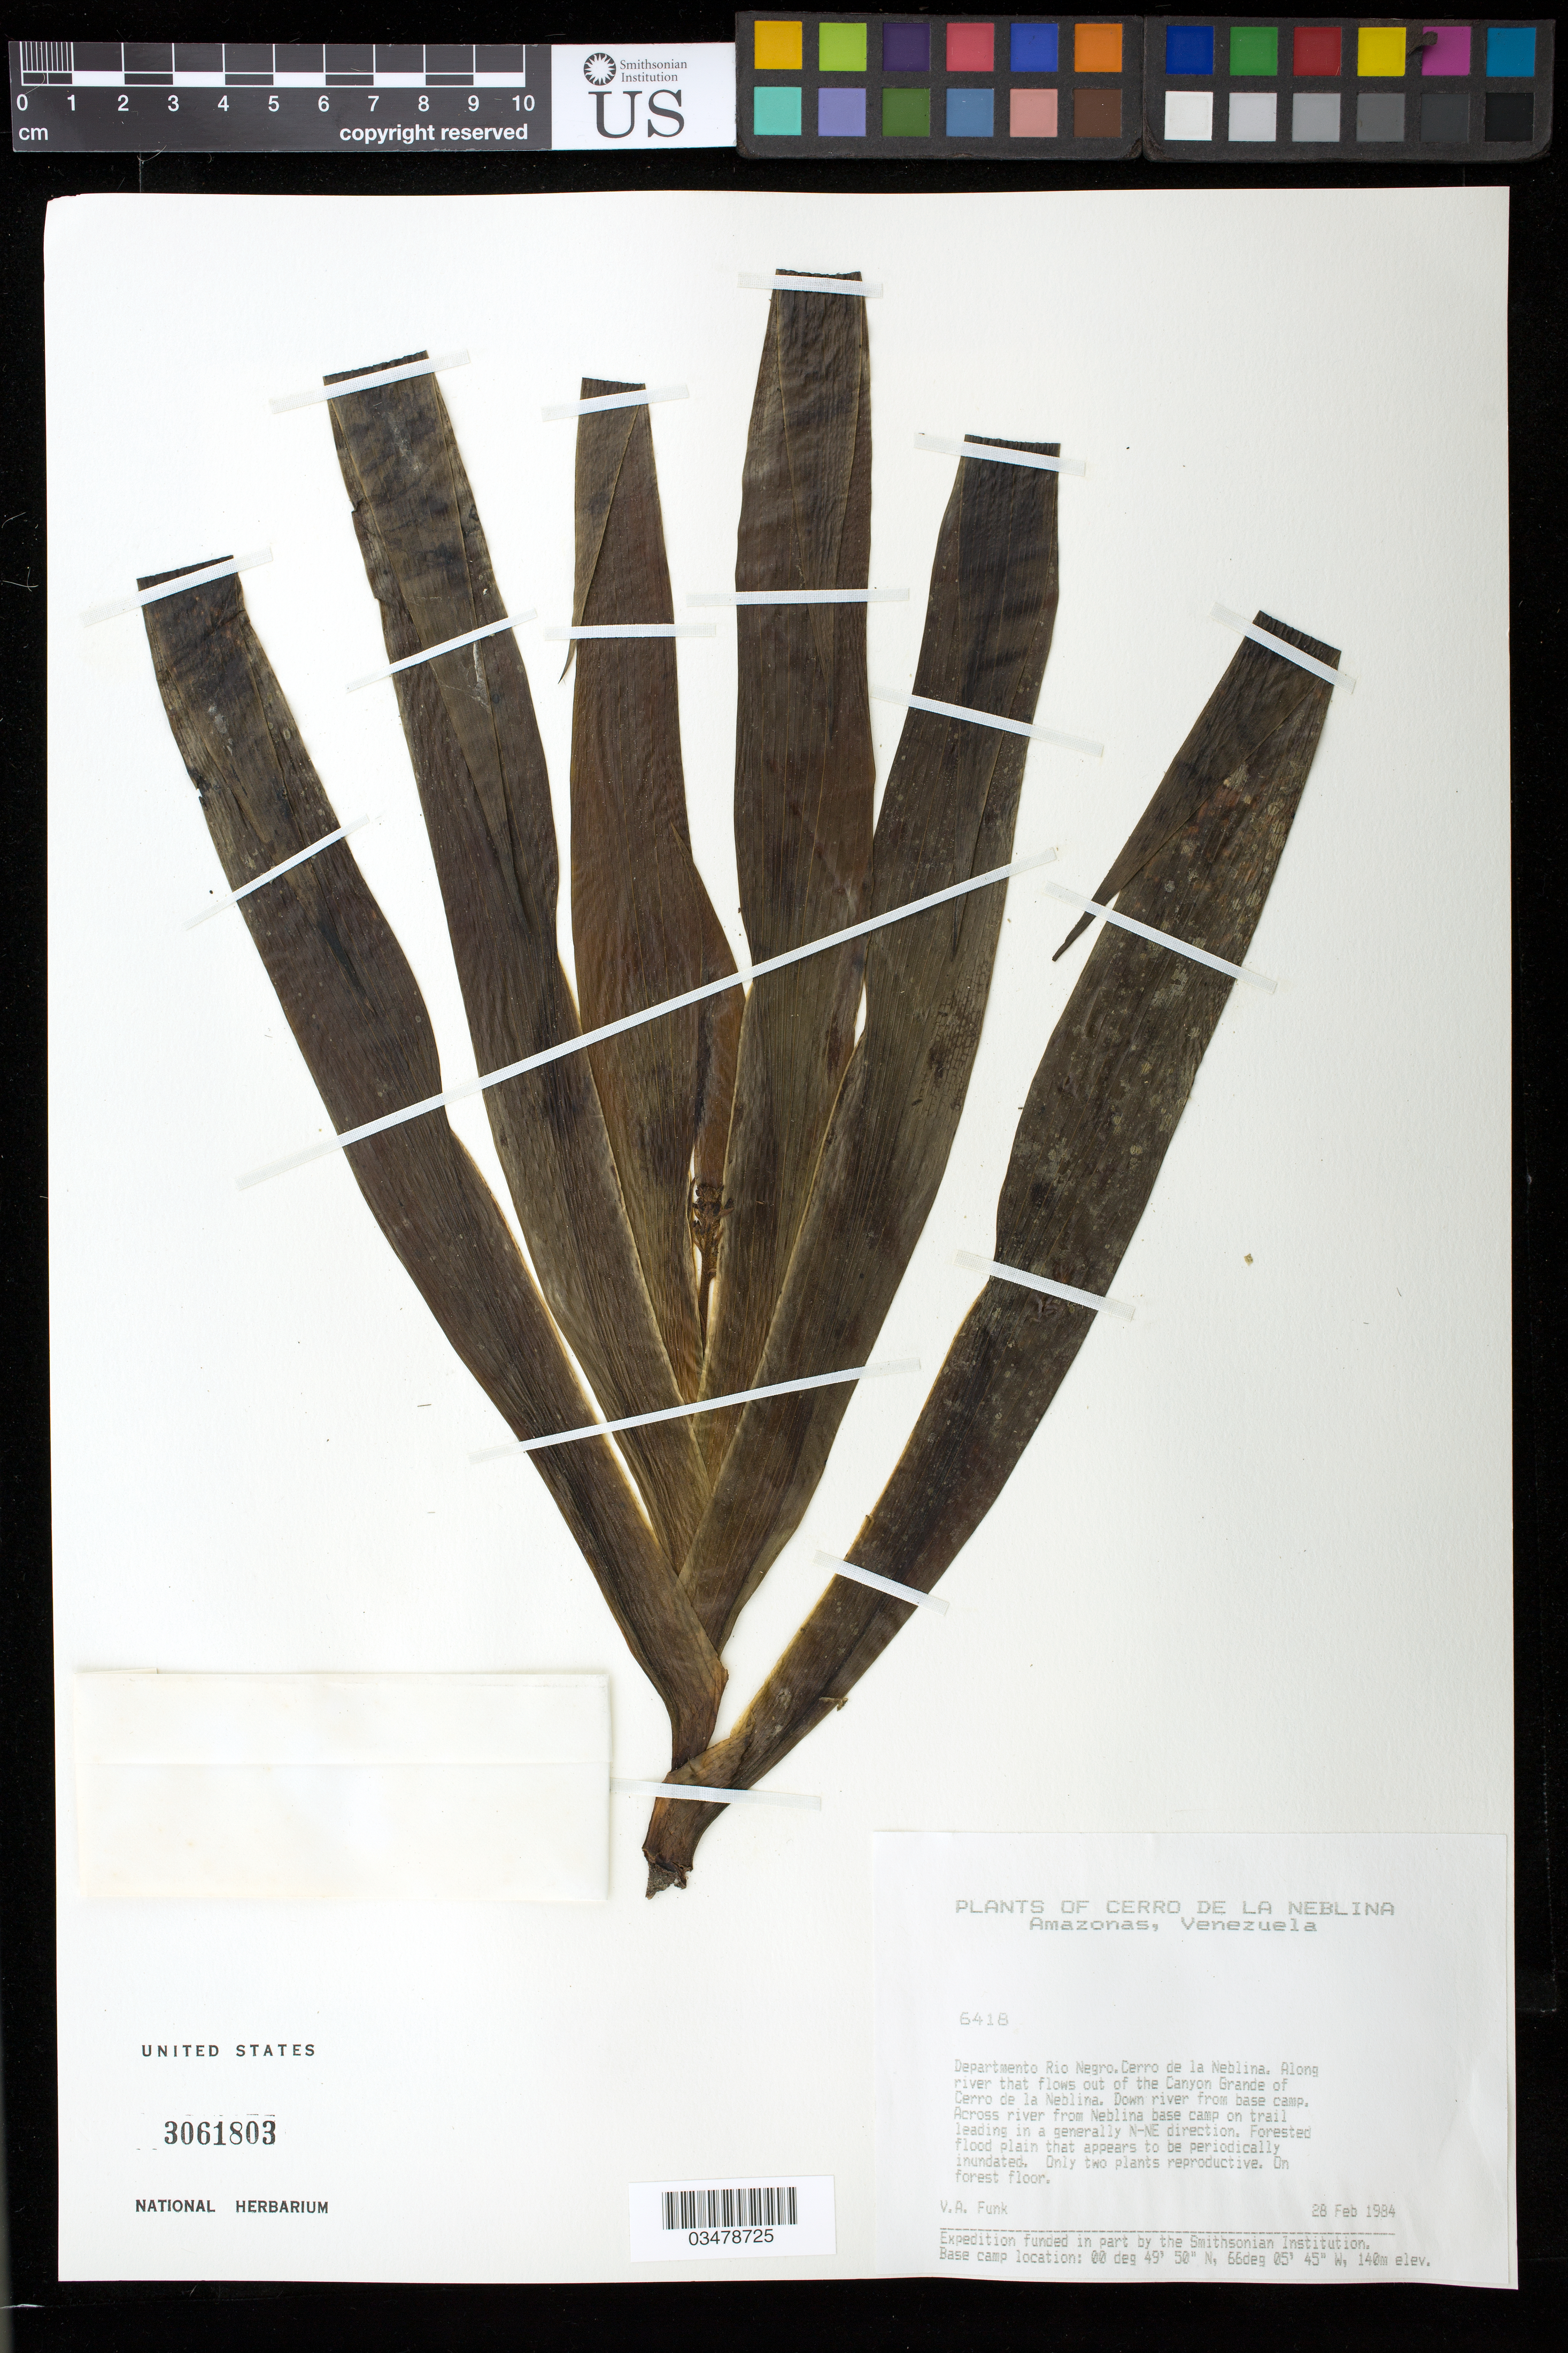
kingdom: Plantae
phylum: Tracheophyta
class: Liliopsida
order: Commelinales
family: Haemodoraceae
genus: Schiekia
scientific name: Schiekia silvestris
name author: (Maas & Stoel) Hopper et al.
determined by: Strong, Mark T., (BOT), Smithsonian Institution - National Museum of Natural History (UNITED STATES)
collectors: V. Funk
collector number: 6418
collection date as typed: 28-Feb-84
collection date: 1984-02-28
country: Venezuela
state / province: Amazonas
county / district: Río Negro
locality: Cerro de la Neblina, Canyon Grande, Along river that flows out of the Canyon Grande; down river from base camp. Across river from Neblina base camp on trail leading in a generally N-NE direction.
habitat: Forested flood plain that appears to be periodically inundaed.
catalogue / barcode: US 3061803